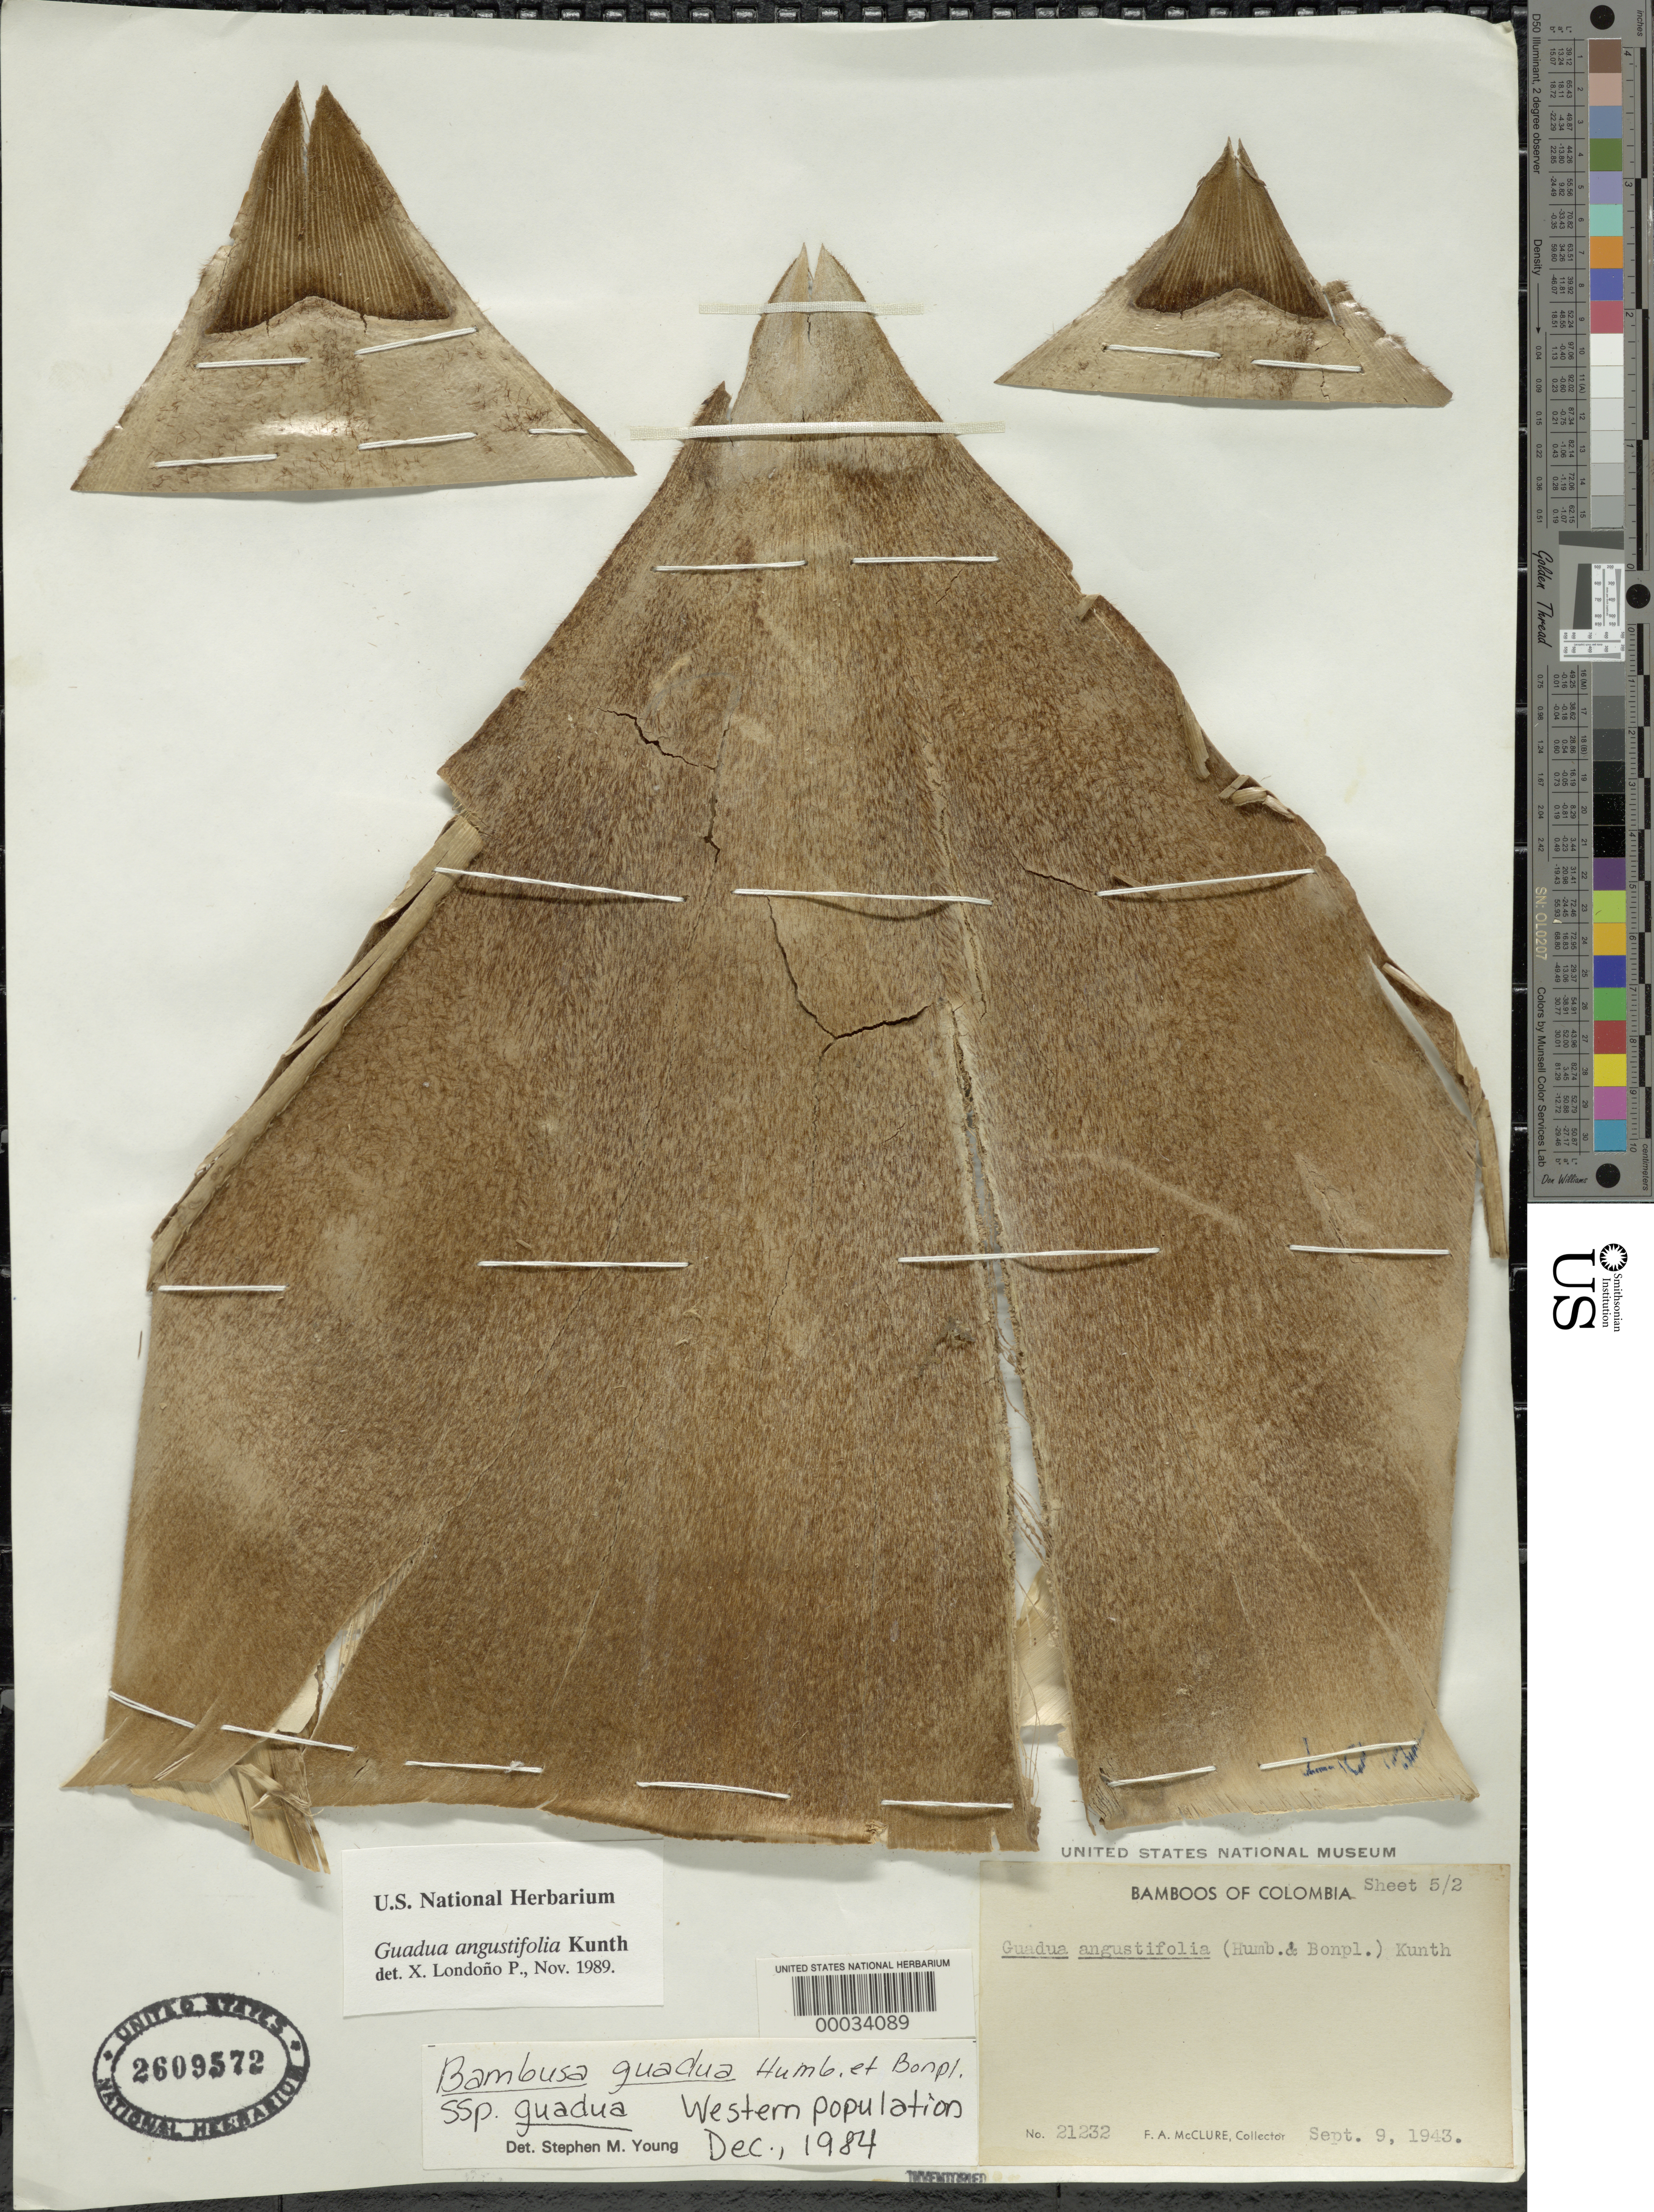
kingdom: Plantae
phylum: Tracheophyta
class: Liliopsida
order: Poales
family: Poaceae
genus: Guadua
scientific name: Guadua angustifolia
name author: Kunth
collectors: F. A. McClure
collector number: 21232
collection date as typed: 09 Sep 1943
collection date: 1943-09-09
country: Colombia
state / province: Cauca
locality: Hacienda Garcia, Carindo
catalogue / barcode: US 2609572